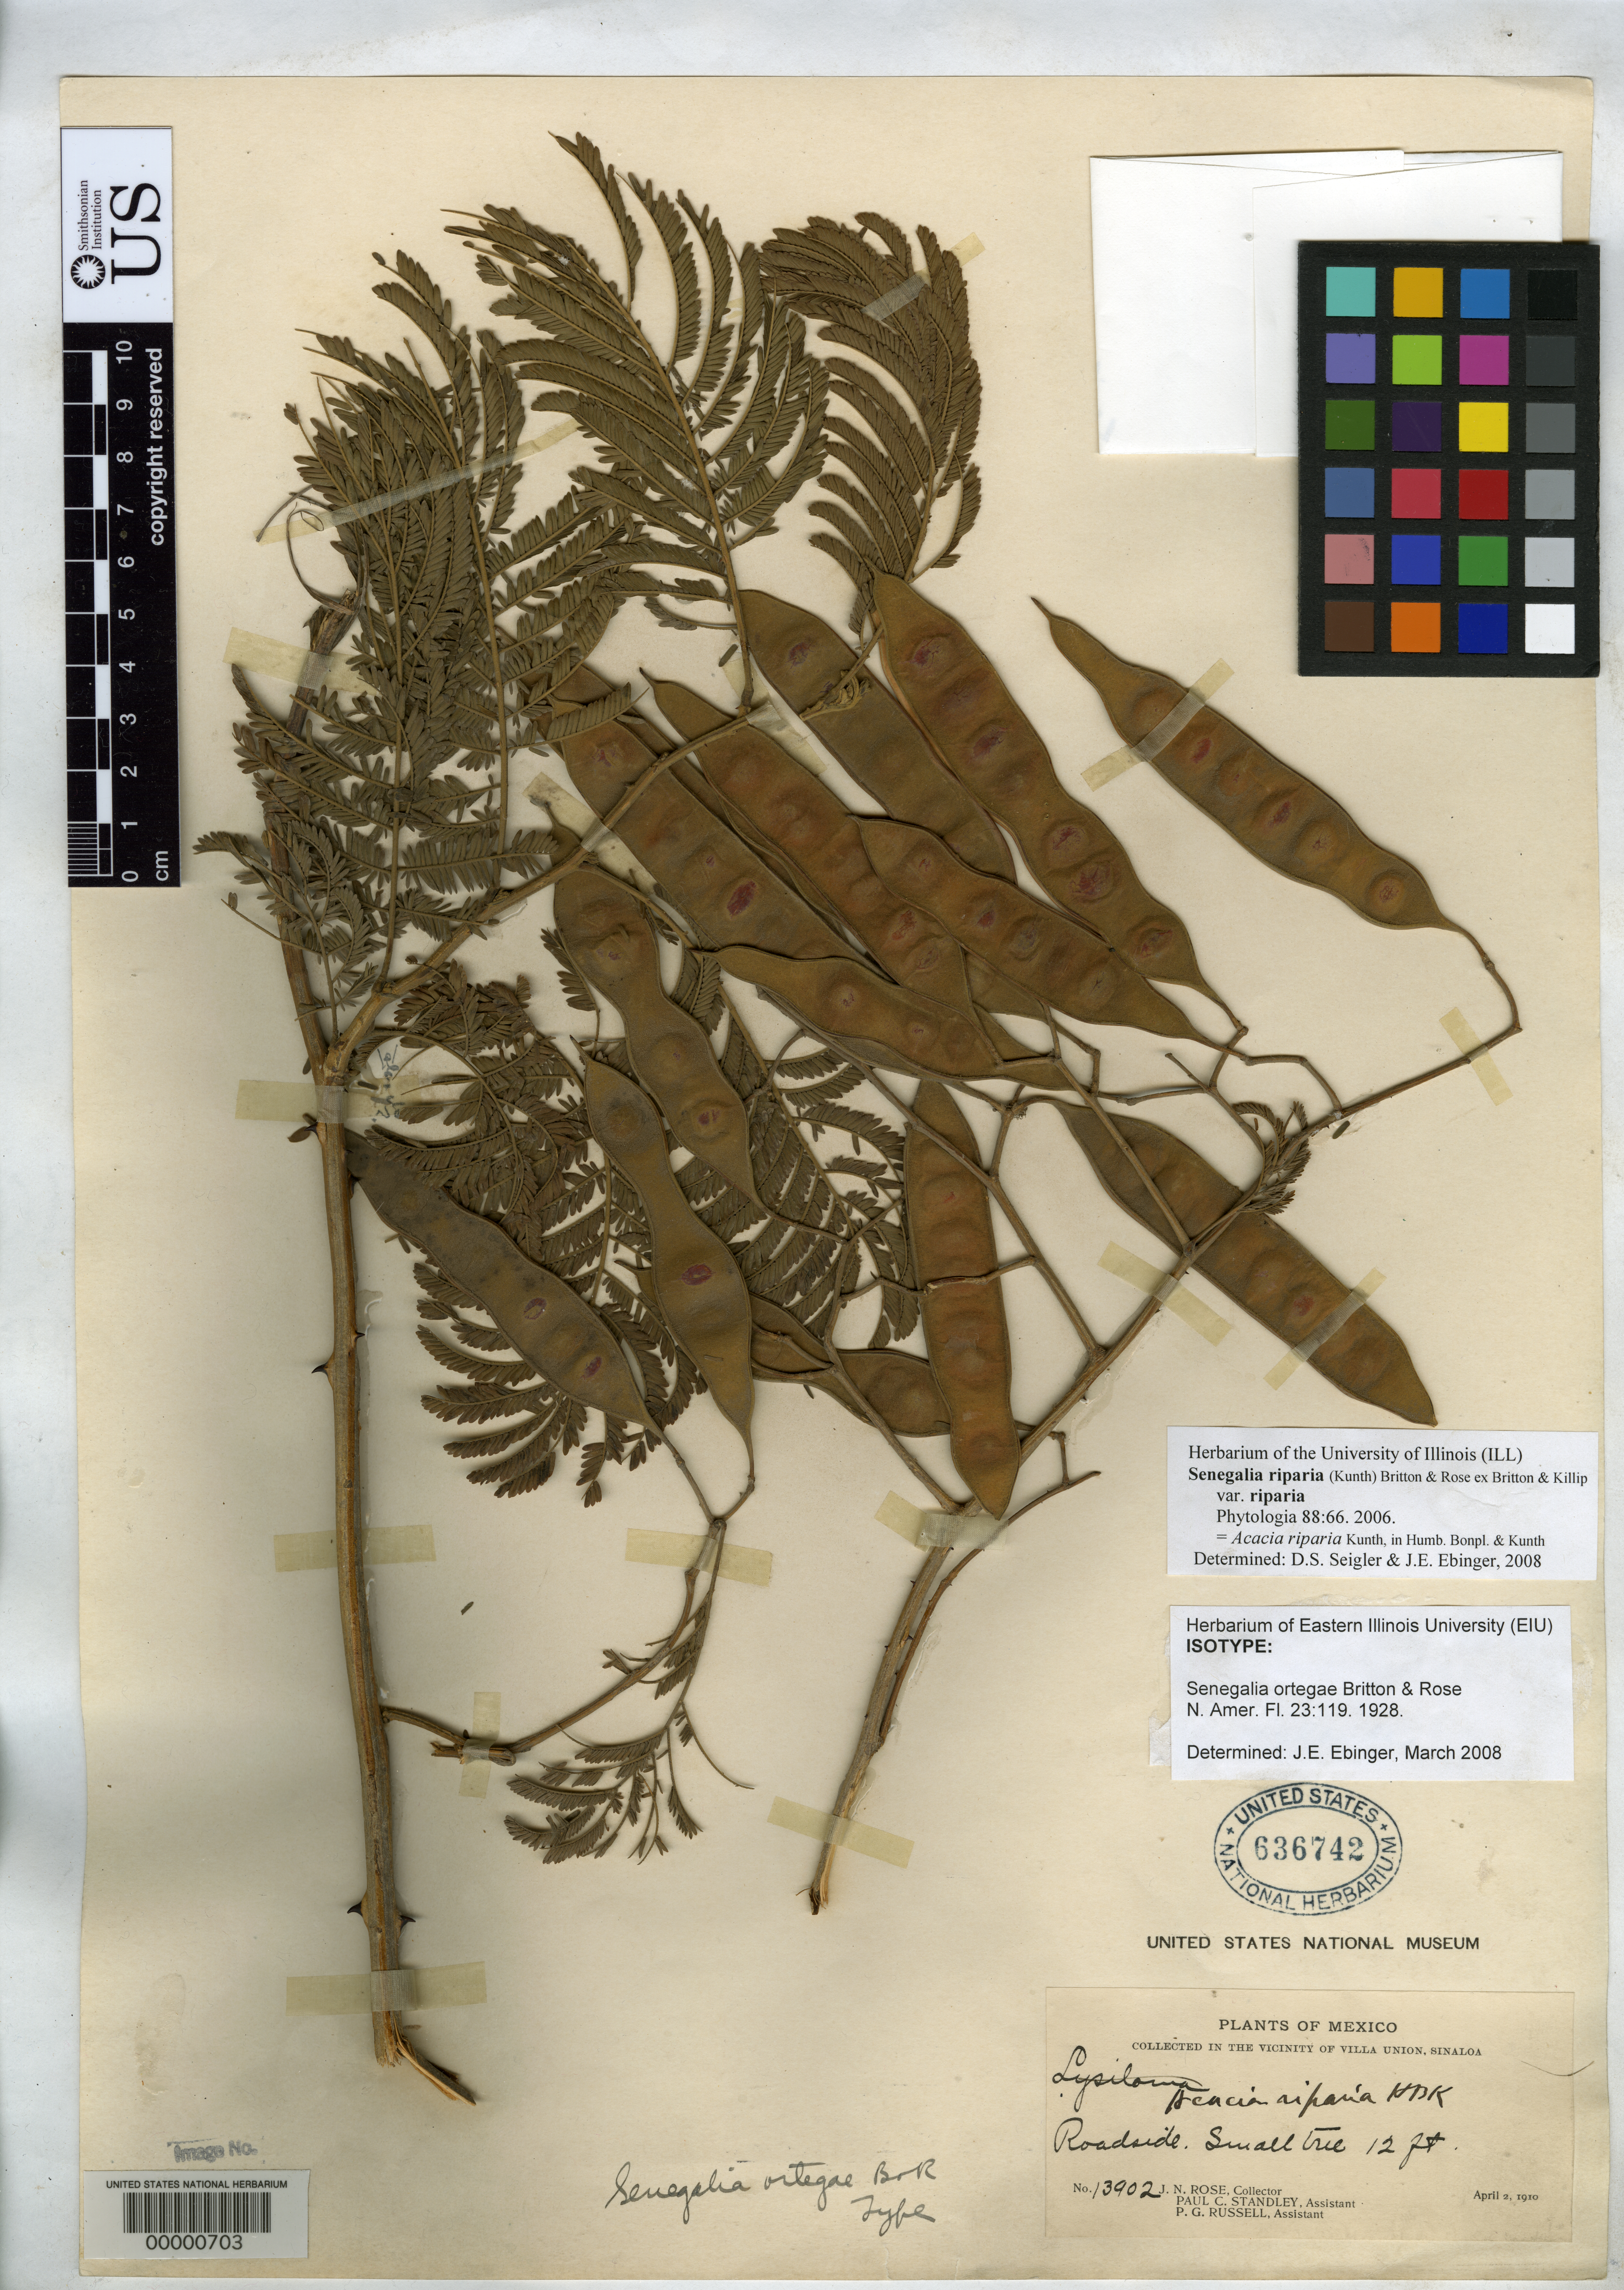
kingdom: Plantae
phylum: Tracheophyta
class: Magnoliopsida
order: Fabales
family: Fabaceae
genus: Senegalia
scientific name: Senegalia ortegae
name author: Britton & Rose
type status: Holotype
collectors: J. N. Rose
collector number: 13902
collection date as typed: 02 Apr 1910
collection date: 1910-04-02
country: Mexico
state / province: Sinaloa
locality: Vicinity of Villa Union.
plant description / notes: Protologue does not indicate location of holotype. Annotated as isotype by J.E. Ebinger (2008) but US specimen cited as holotype by Seigler et al. 2006 (Phytologia 88: 69).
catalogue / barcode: US 636742